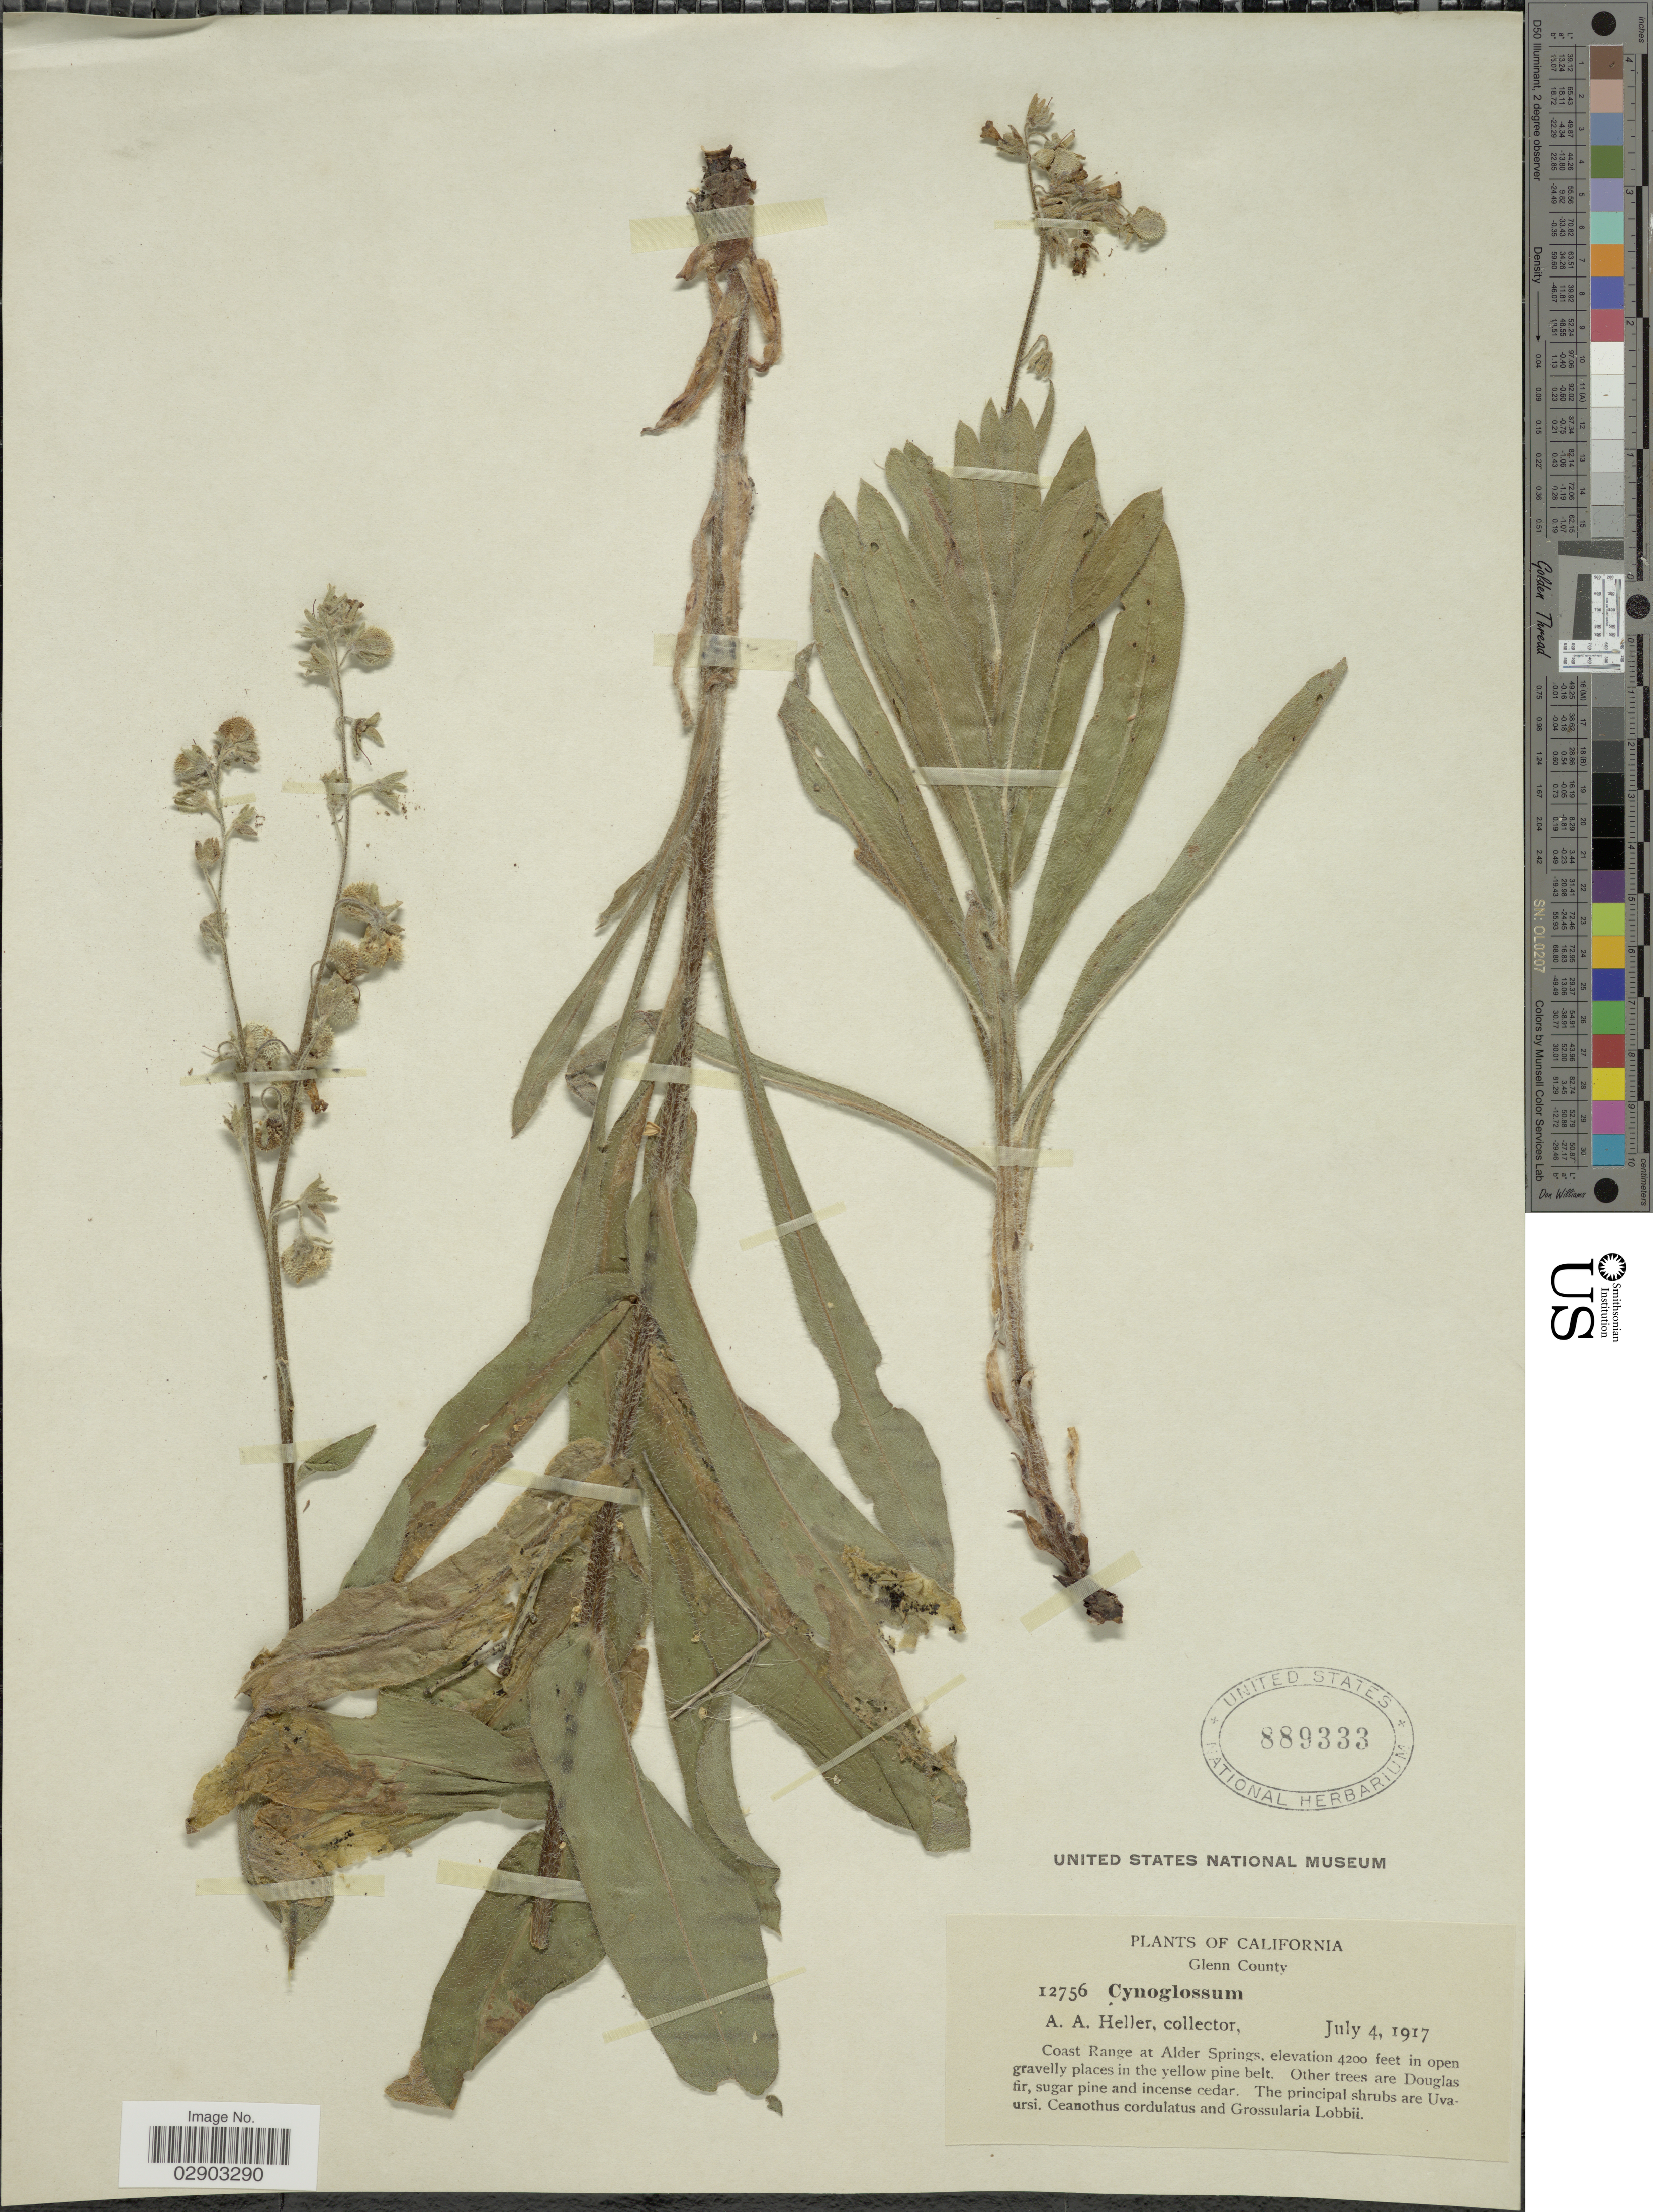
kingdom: Plantae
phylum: Tracheophyta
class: Magnoliopsida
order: Boraginales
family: Boraginaceae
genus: Cynoglossum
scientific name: Cynoglossum sp.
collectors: A. A. Heller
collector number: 12756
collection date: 1917-07-04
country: United States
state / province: California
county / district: Glenn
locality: Glenn County. Coast Range at Alder Springs.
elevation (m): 1280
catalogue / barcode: US 889333